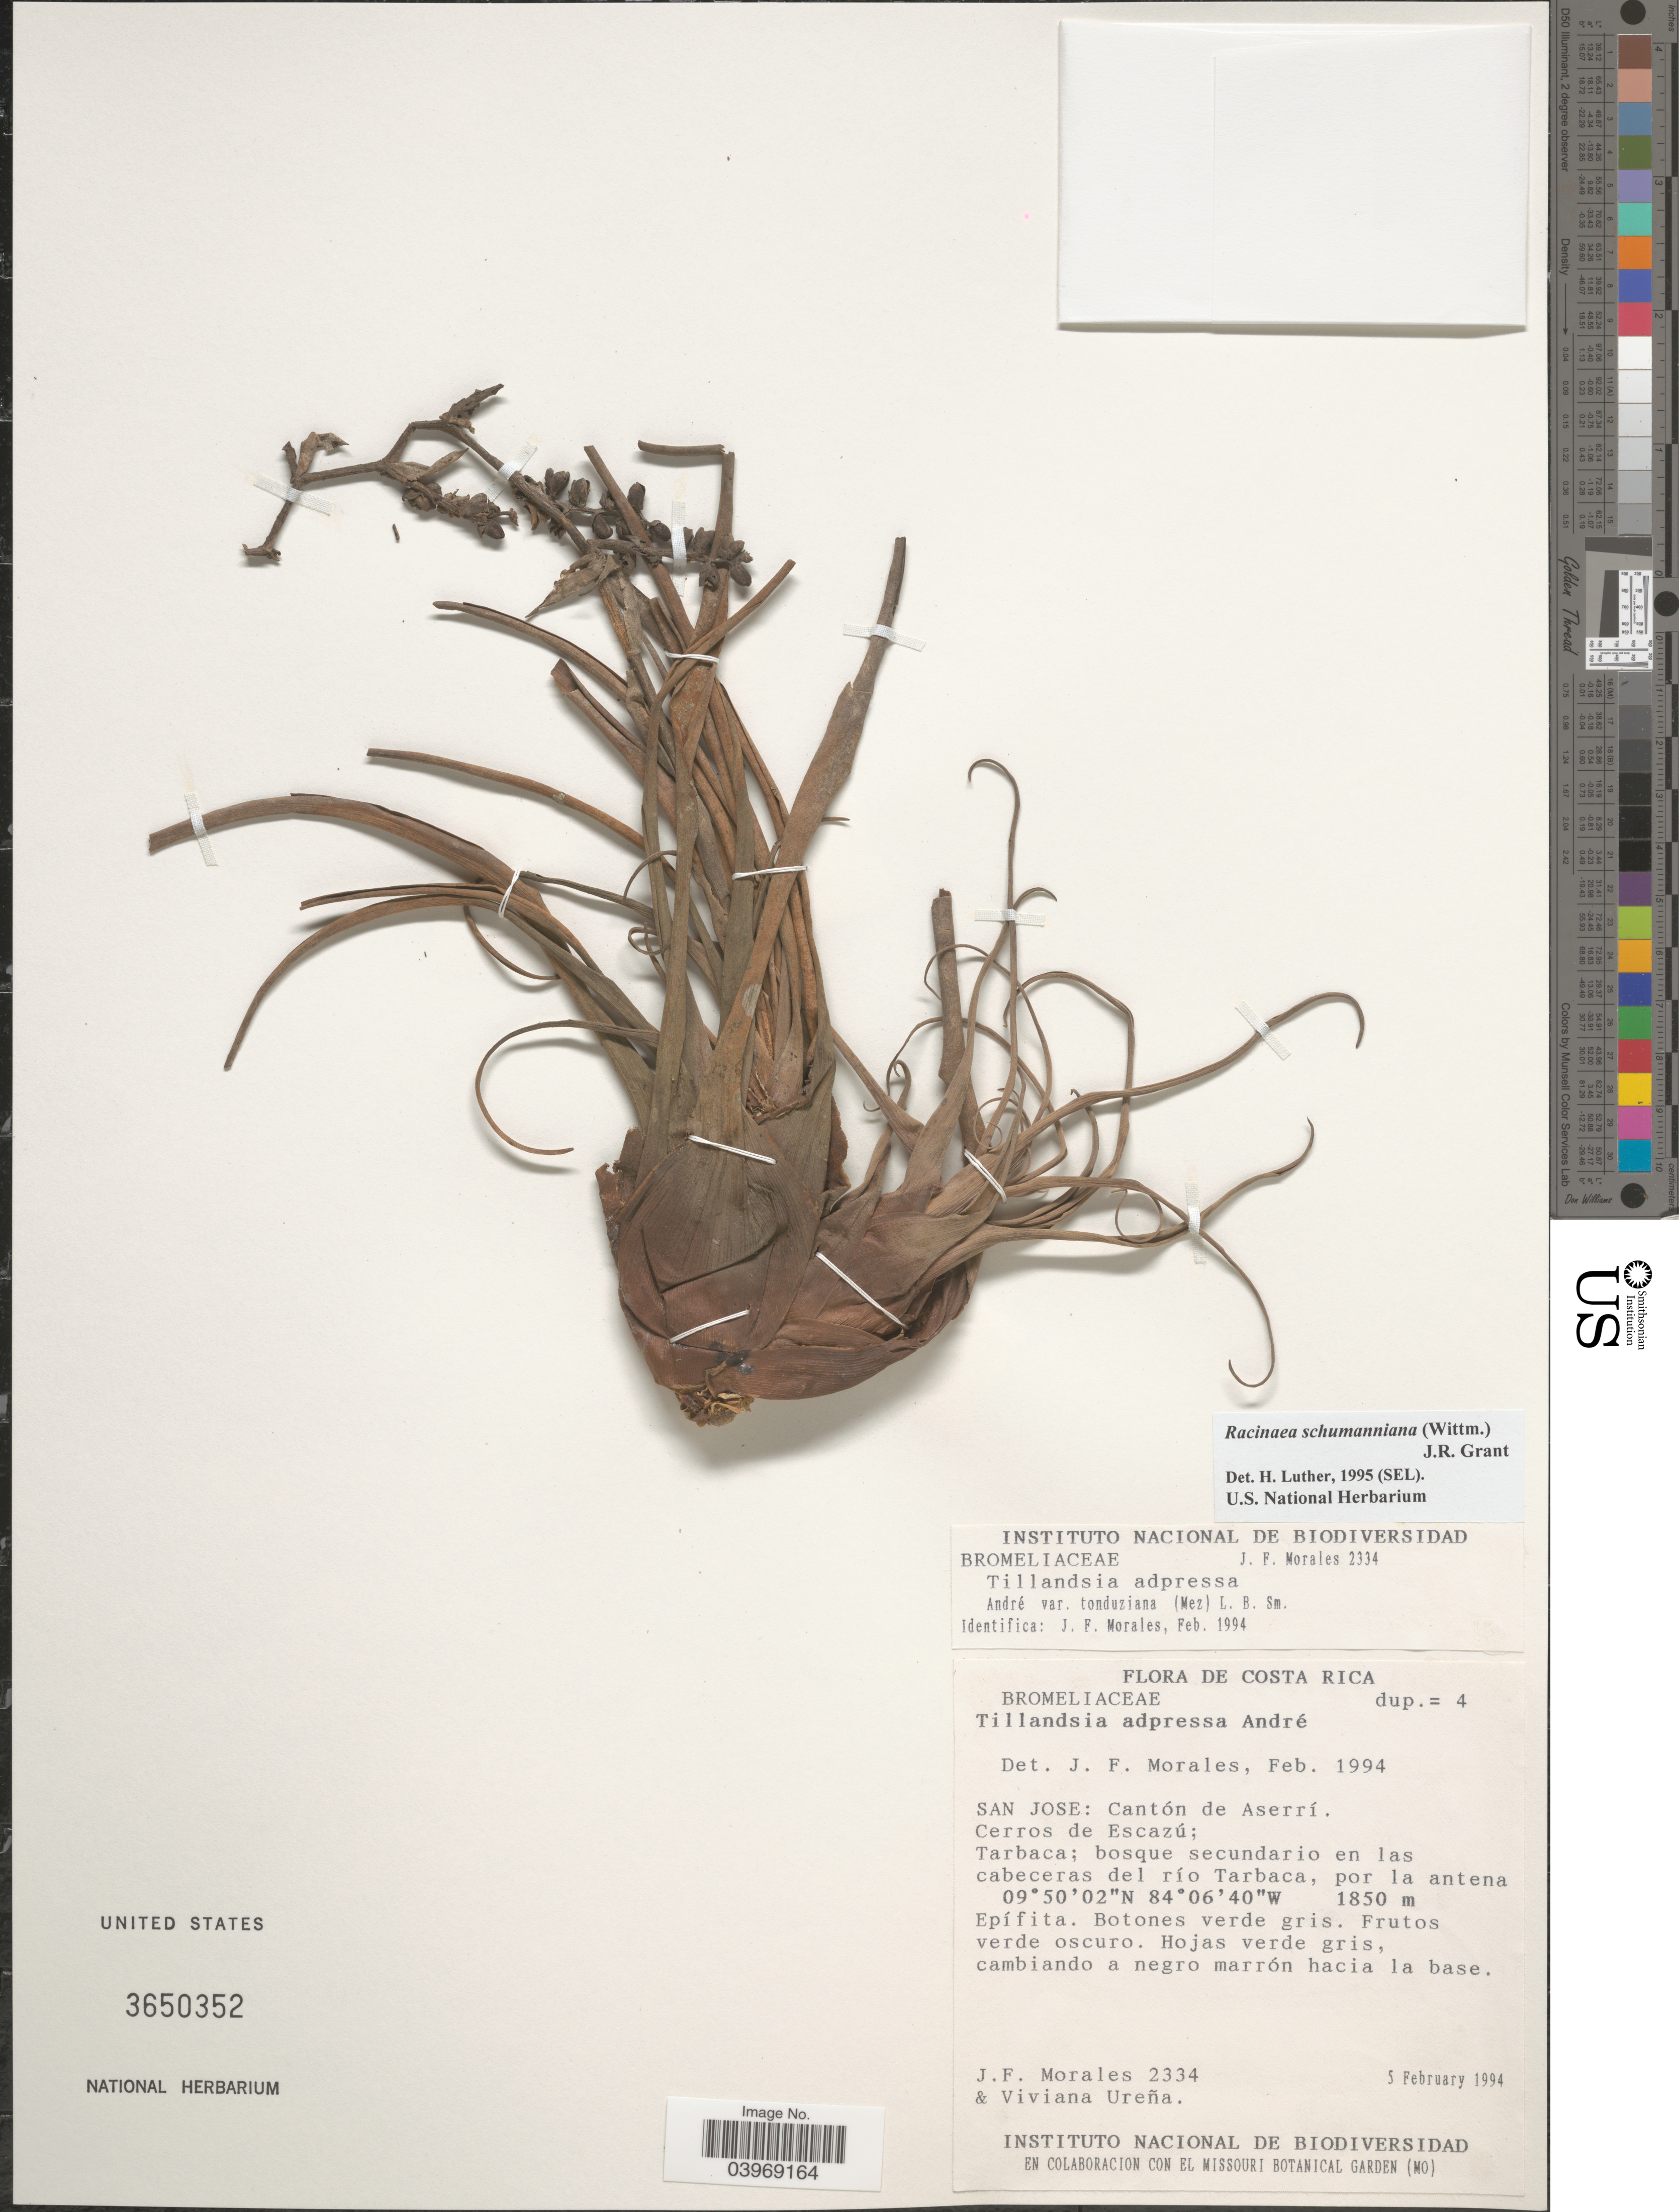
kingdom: Plantae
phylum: Tracheophyta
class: Liliopsida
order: Poales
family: Bromeliaceae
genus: Racinaea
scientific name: Racinaea schumanniana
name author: (Wittm.) J.R. Grant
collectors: J. Morales & V. Ureña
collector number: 2334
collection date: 1994-02-05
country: Costa Rica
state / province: San José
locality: Cantón de Aserrí. Cerros de Escazú; Tarbaca; bosque secundario en las cabeceras del río Tarbaca.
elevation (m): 1850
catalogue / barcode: US 3650352